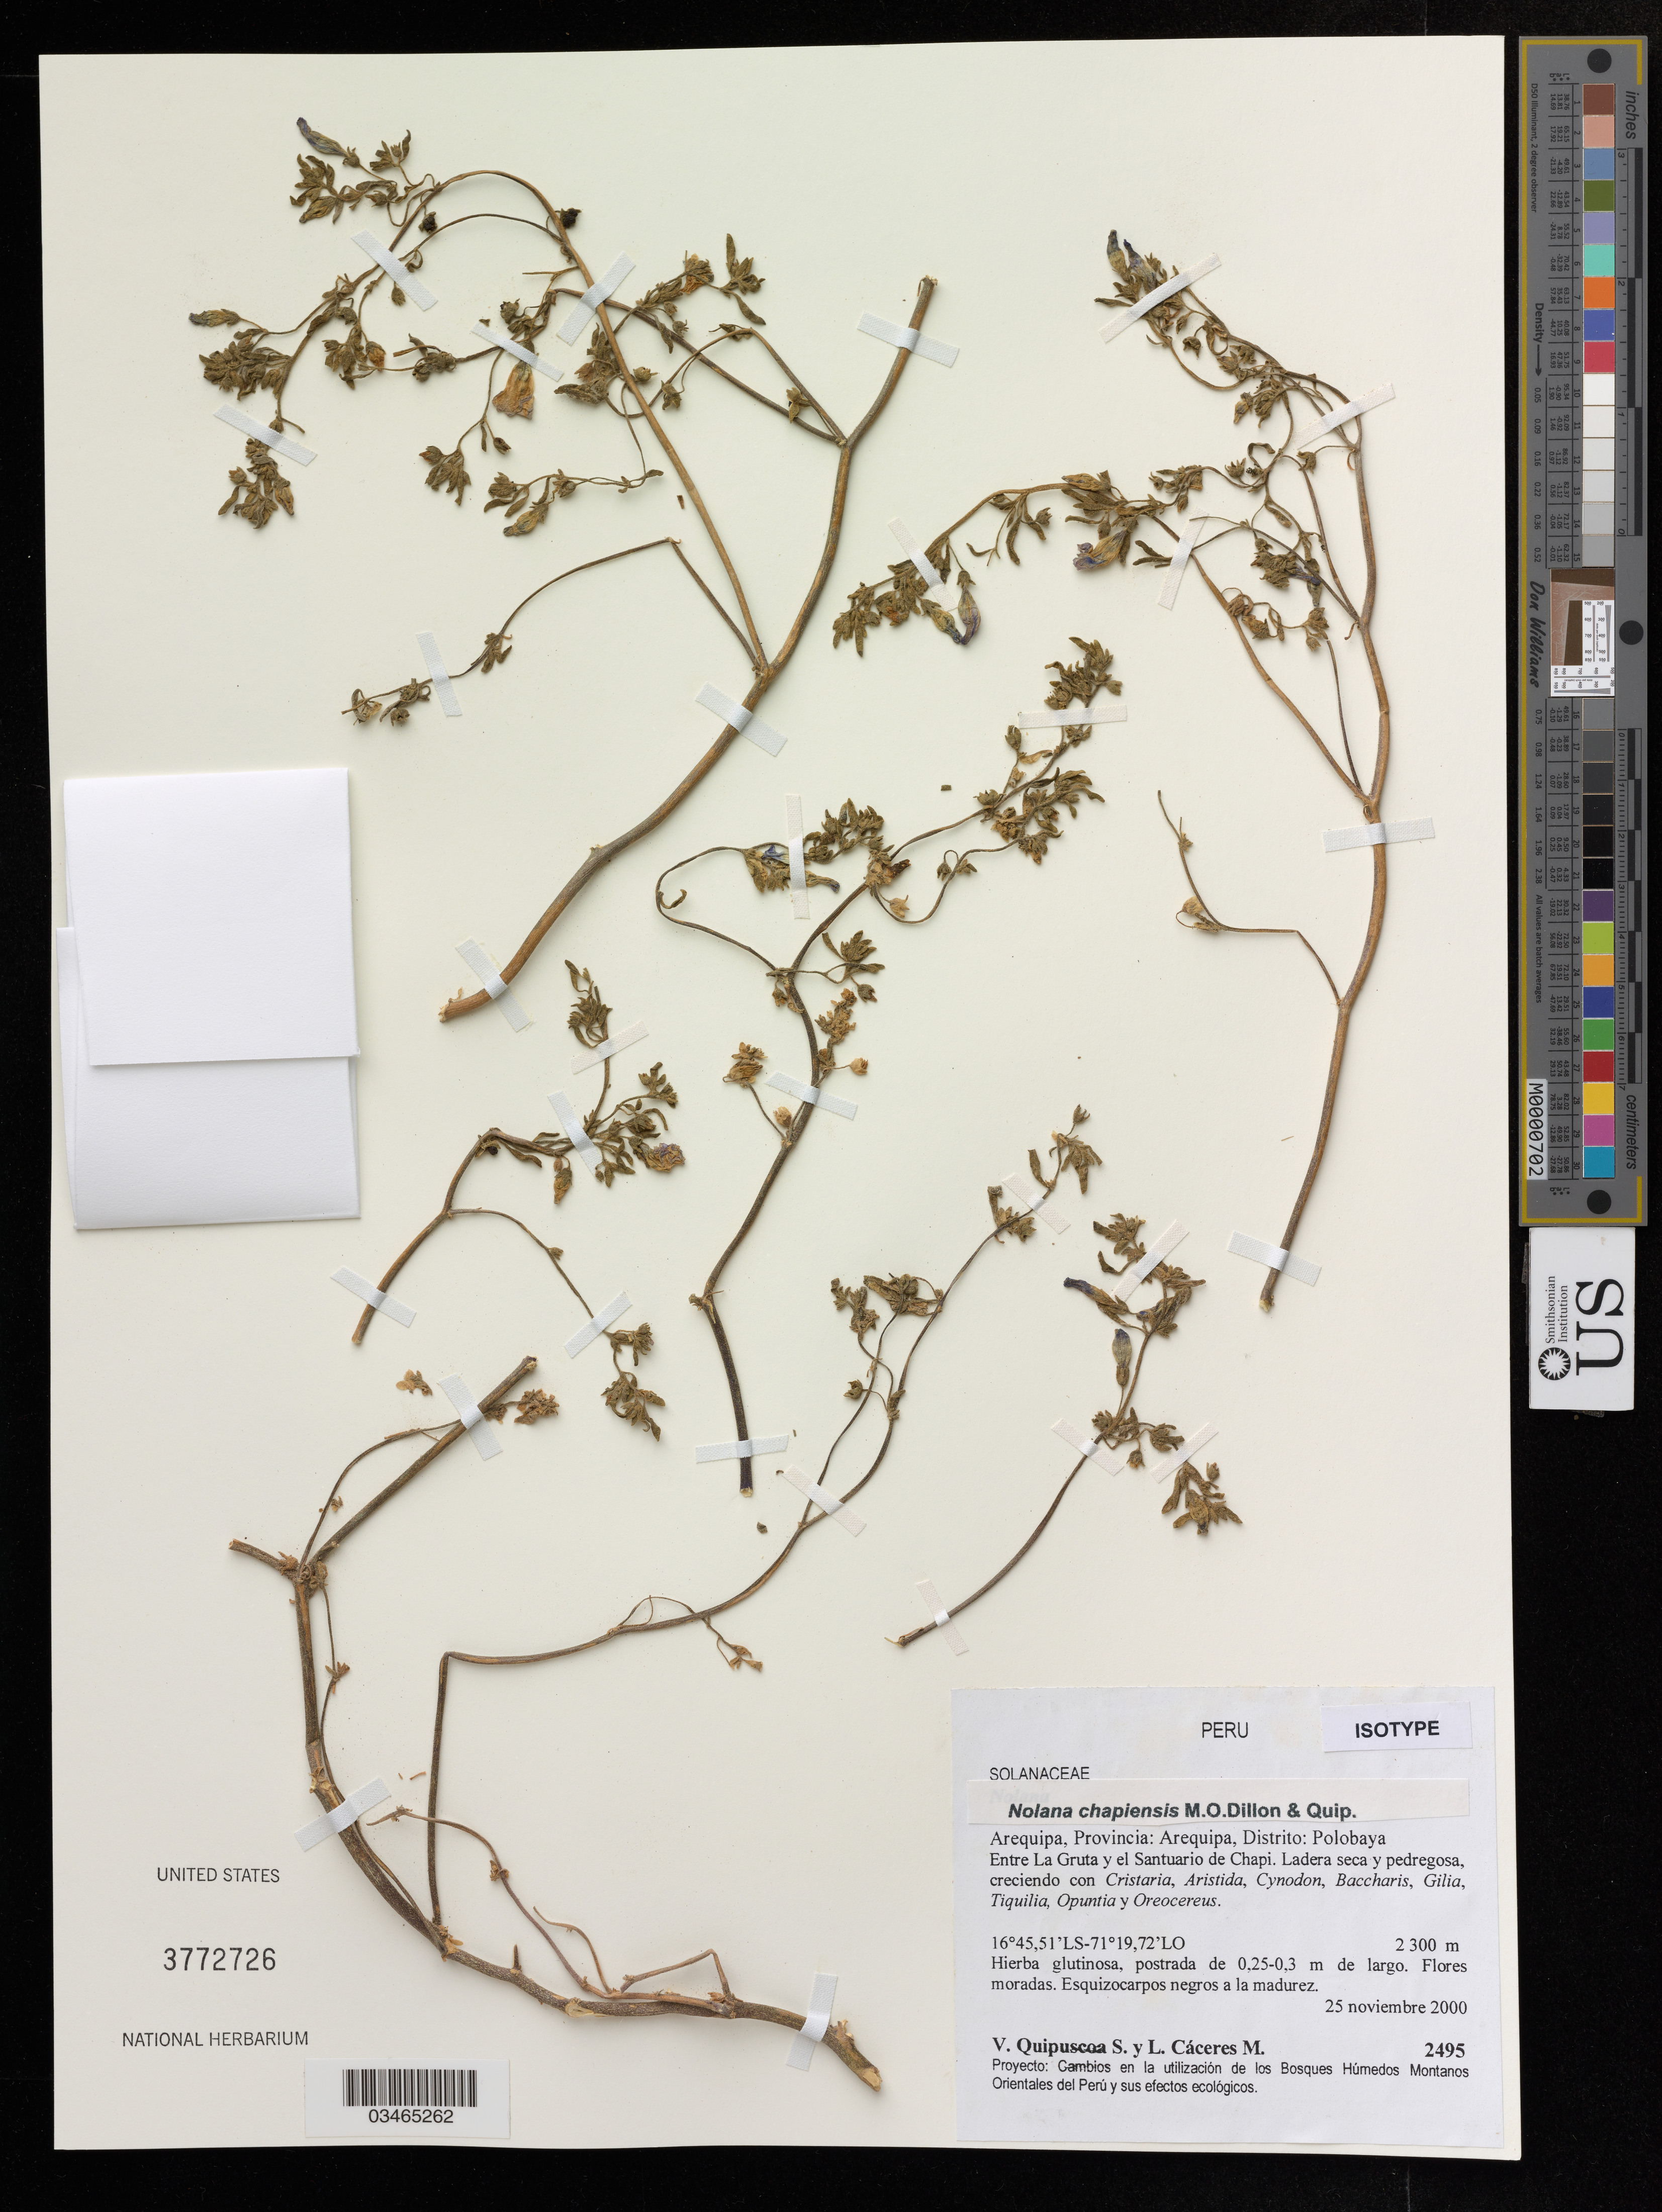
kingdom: Plantae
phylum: Tracheophyta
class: Magnoliopsida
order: Solanales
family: Solanaceae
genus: Nolana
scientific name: Nolana chapiensis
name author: M.O. Dillon & Quipuscoa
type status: Isotype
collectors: V. Quipuscoa & L. Cáceres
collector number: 2495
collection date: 2000-11-25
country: Peru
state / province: Arequipa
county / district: Arequipa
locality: Distrito: Polobaya. Entre La Gruta y el Santuario de Chapi.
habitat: Ladera seca y pedregosa, creciendo con Cristaria, Aristida, Cynodon, Baccharis, Gilia, Tiquilia, Opuntia y Oreocereus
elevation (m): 2300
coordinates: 16 45.51 LS, 71 19.72 LO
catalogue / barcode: US 3772726